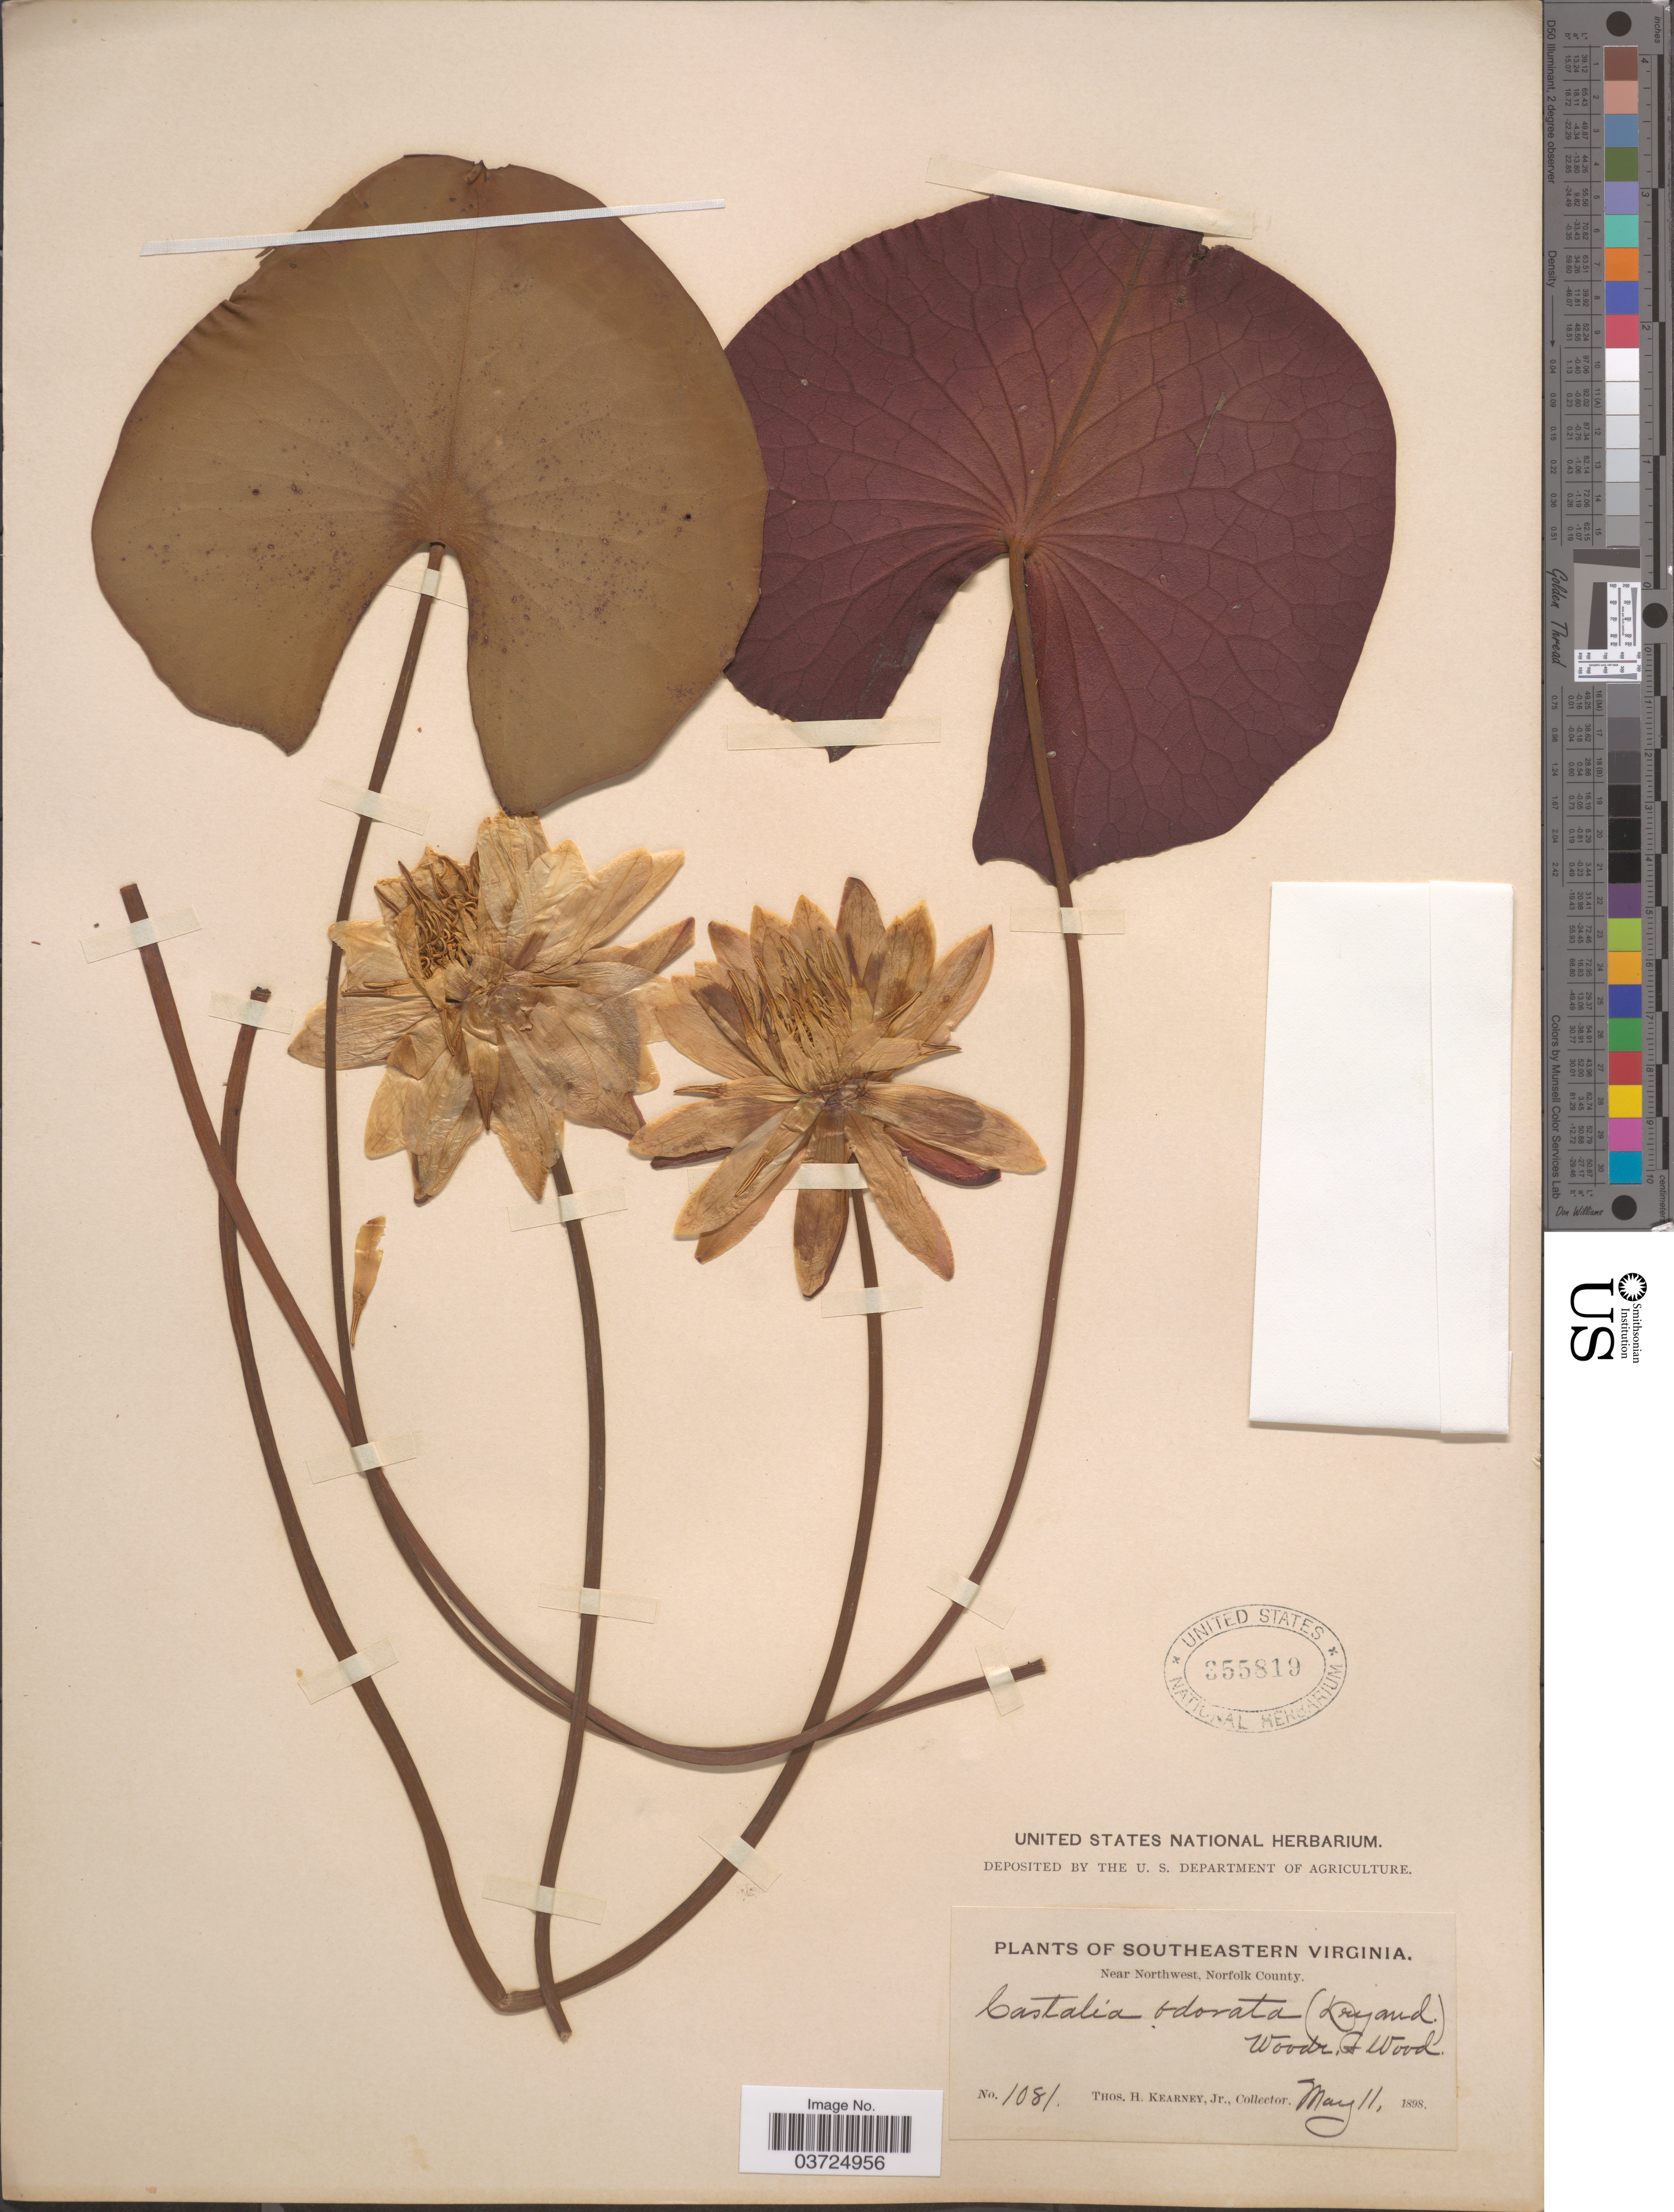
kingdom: Plantae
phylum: Tracheophyta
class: Magnoliopsida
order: Nymphaeales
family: Nymphaeaceae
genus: Nymphaea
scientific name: Nymphaea odorata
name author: Aiton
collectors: T. H. Kearney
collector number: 1081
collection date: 1898-05-11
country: United States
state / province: Virginia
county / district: City of Chesapeake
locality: Southeastern Virginia. Near Northwest, Norfolk County.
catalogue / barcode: US 355819